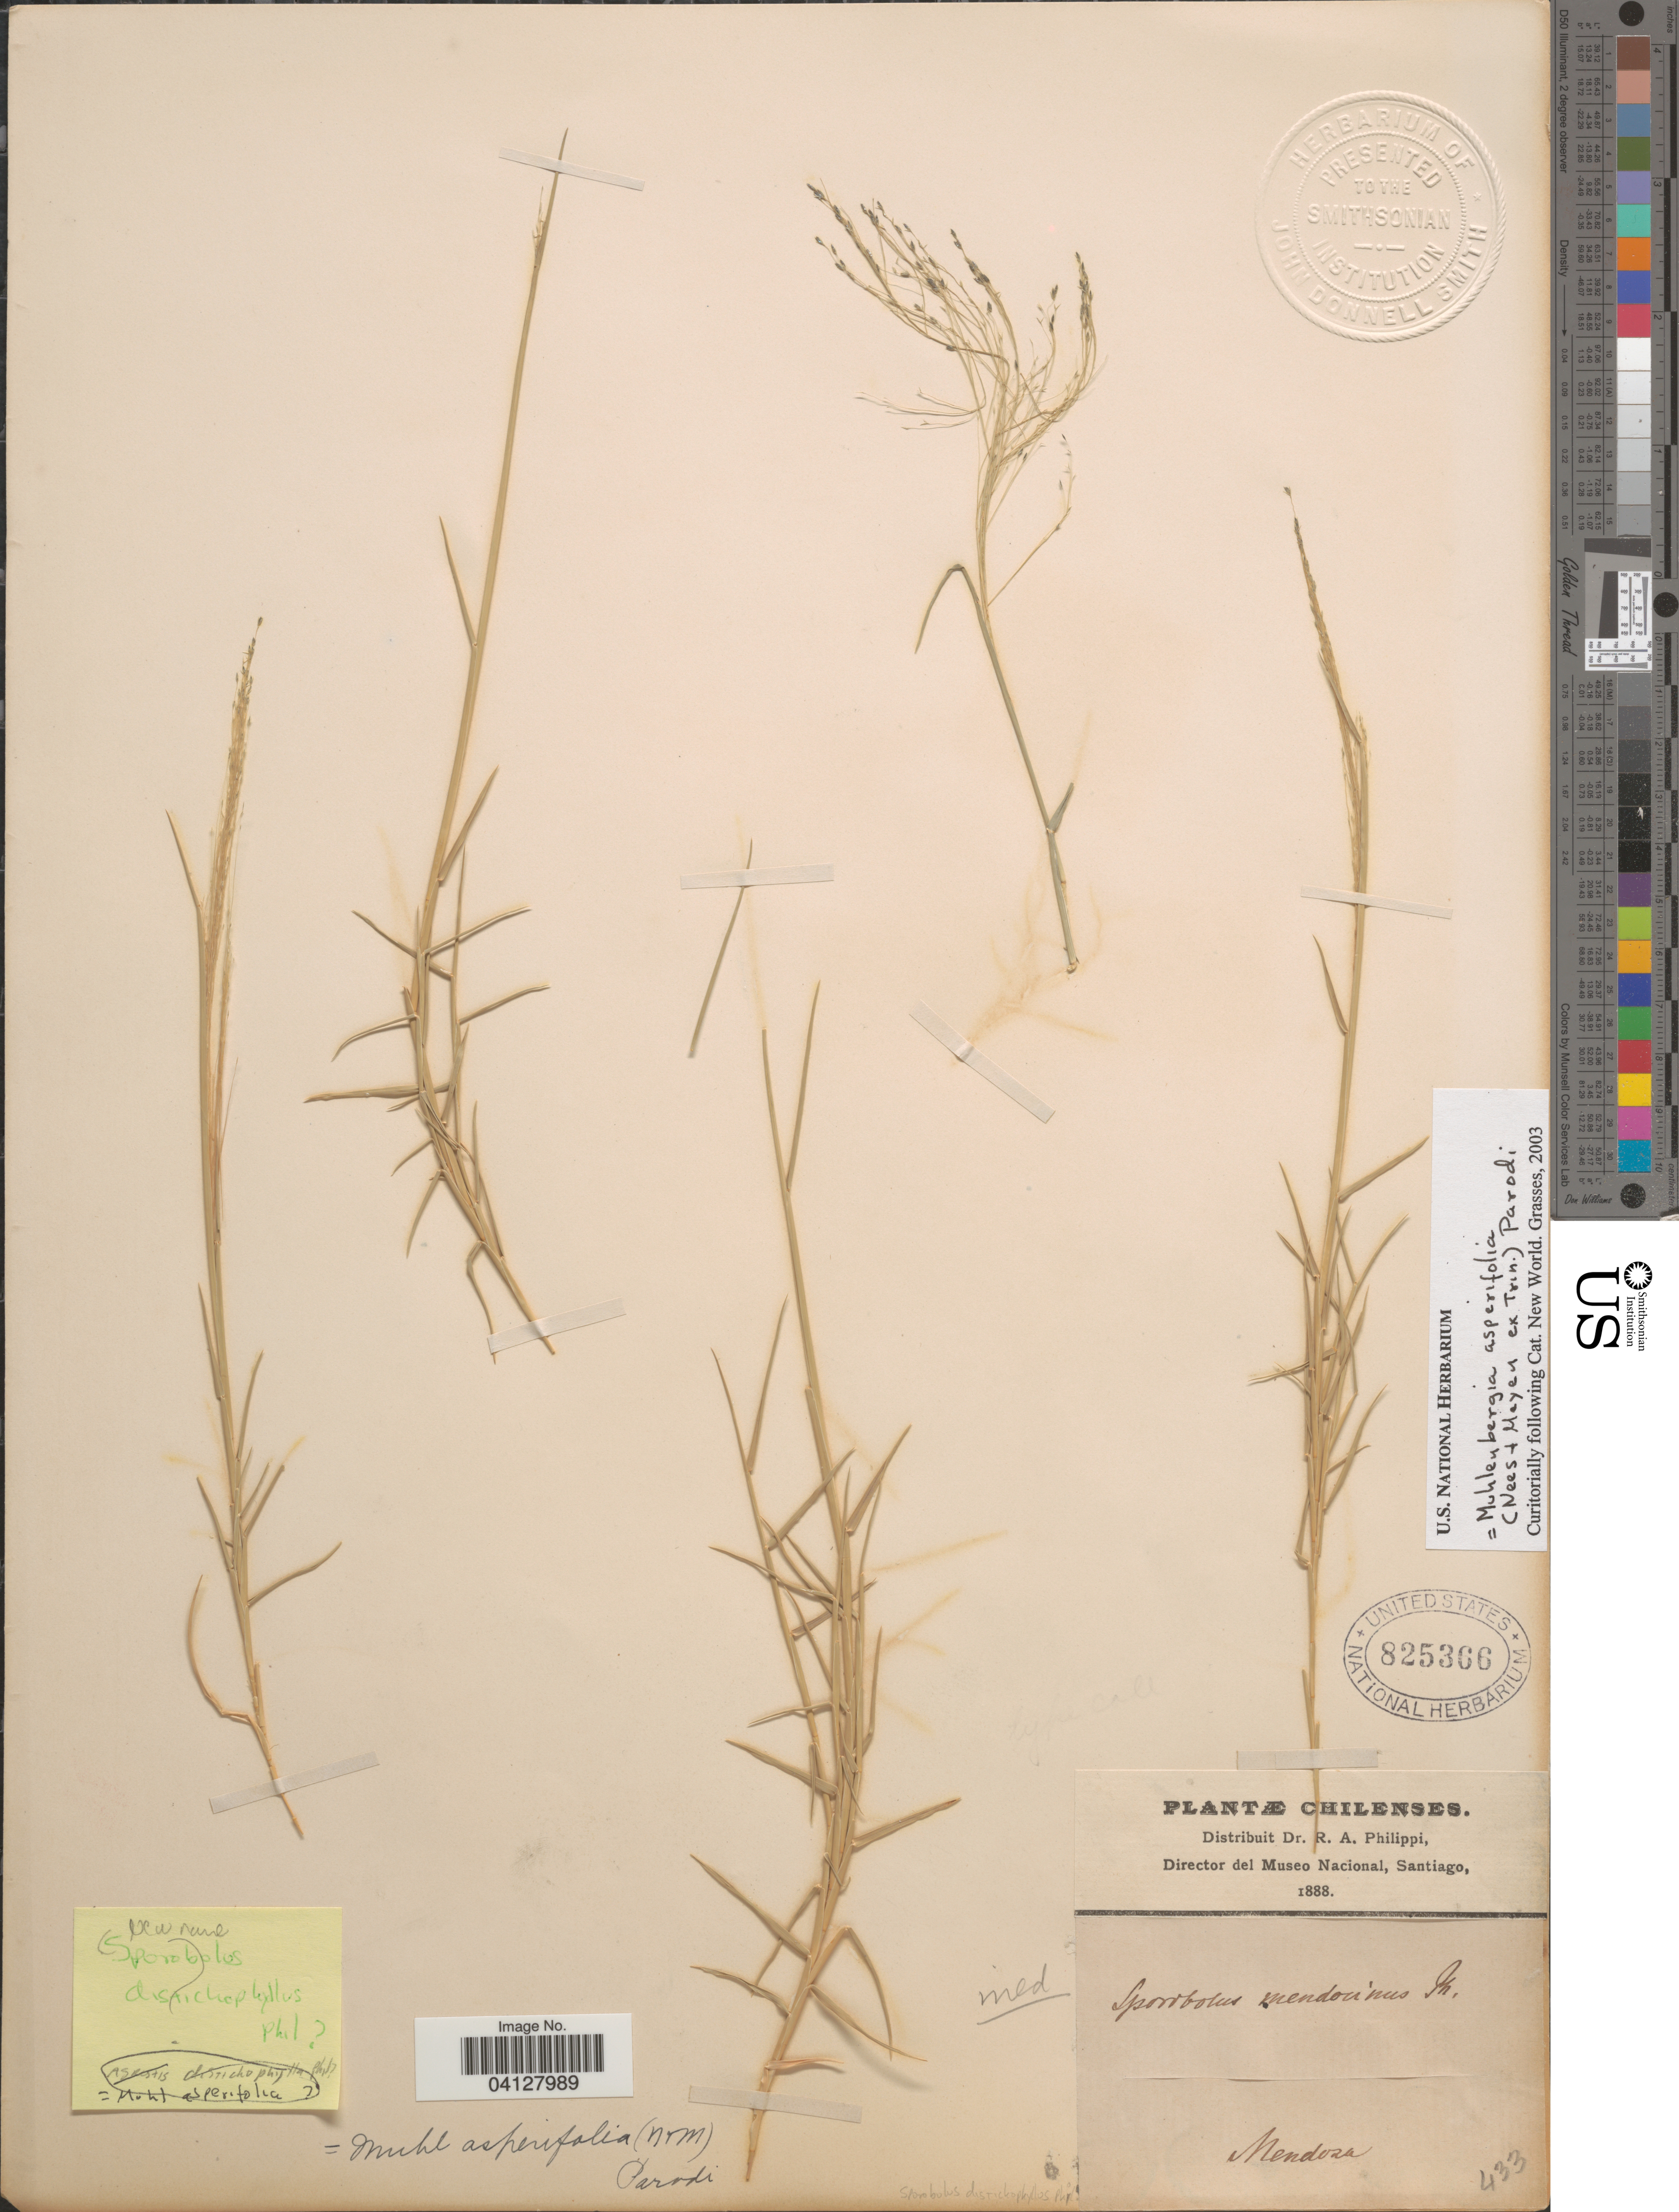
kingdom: Plantae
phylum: Tracheophyta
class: Liliopsida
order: Poales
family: Poaceae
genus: Muhlenbergia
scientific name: Muhlenbergia asperifolia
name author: (Nees & Meyen ex Trin.) Parodi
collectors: R. A. Philippi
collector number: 433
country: Chile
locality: Mendoza.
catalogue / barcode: US 825366